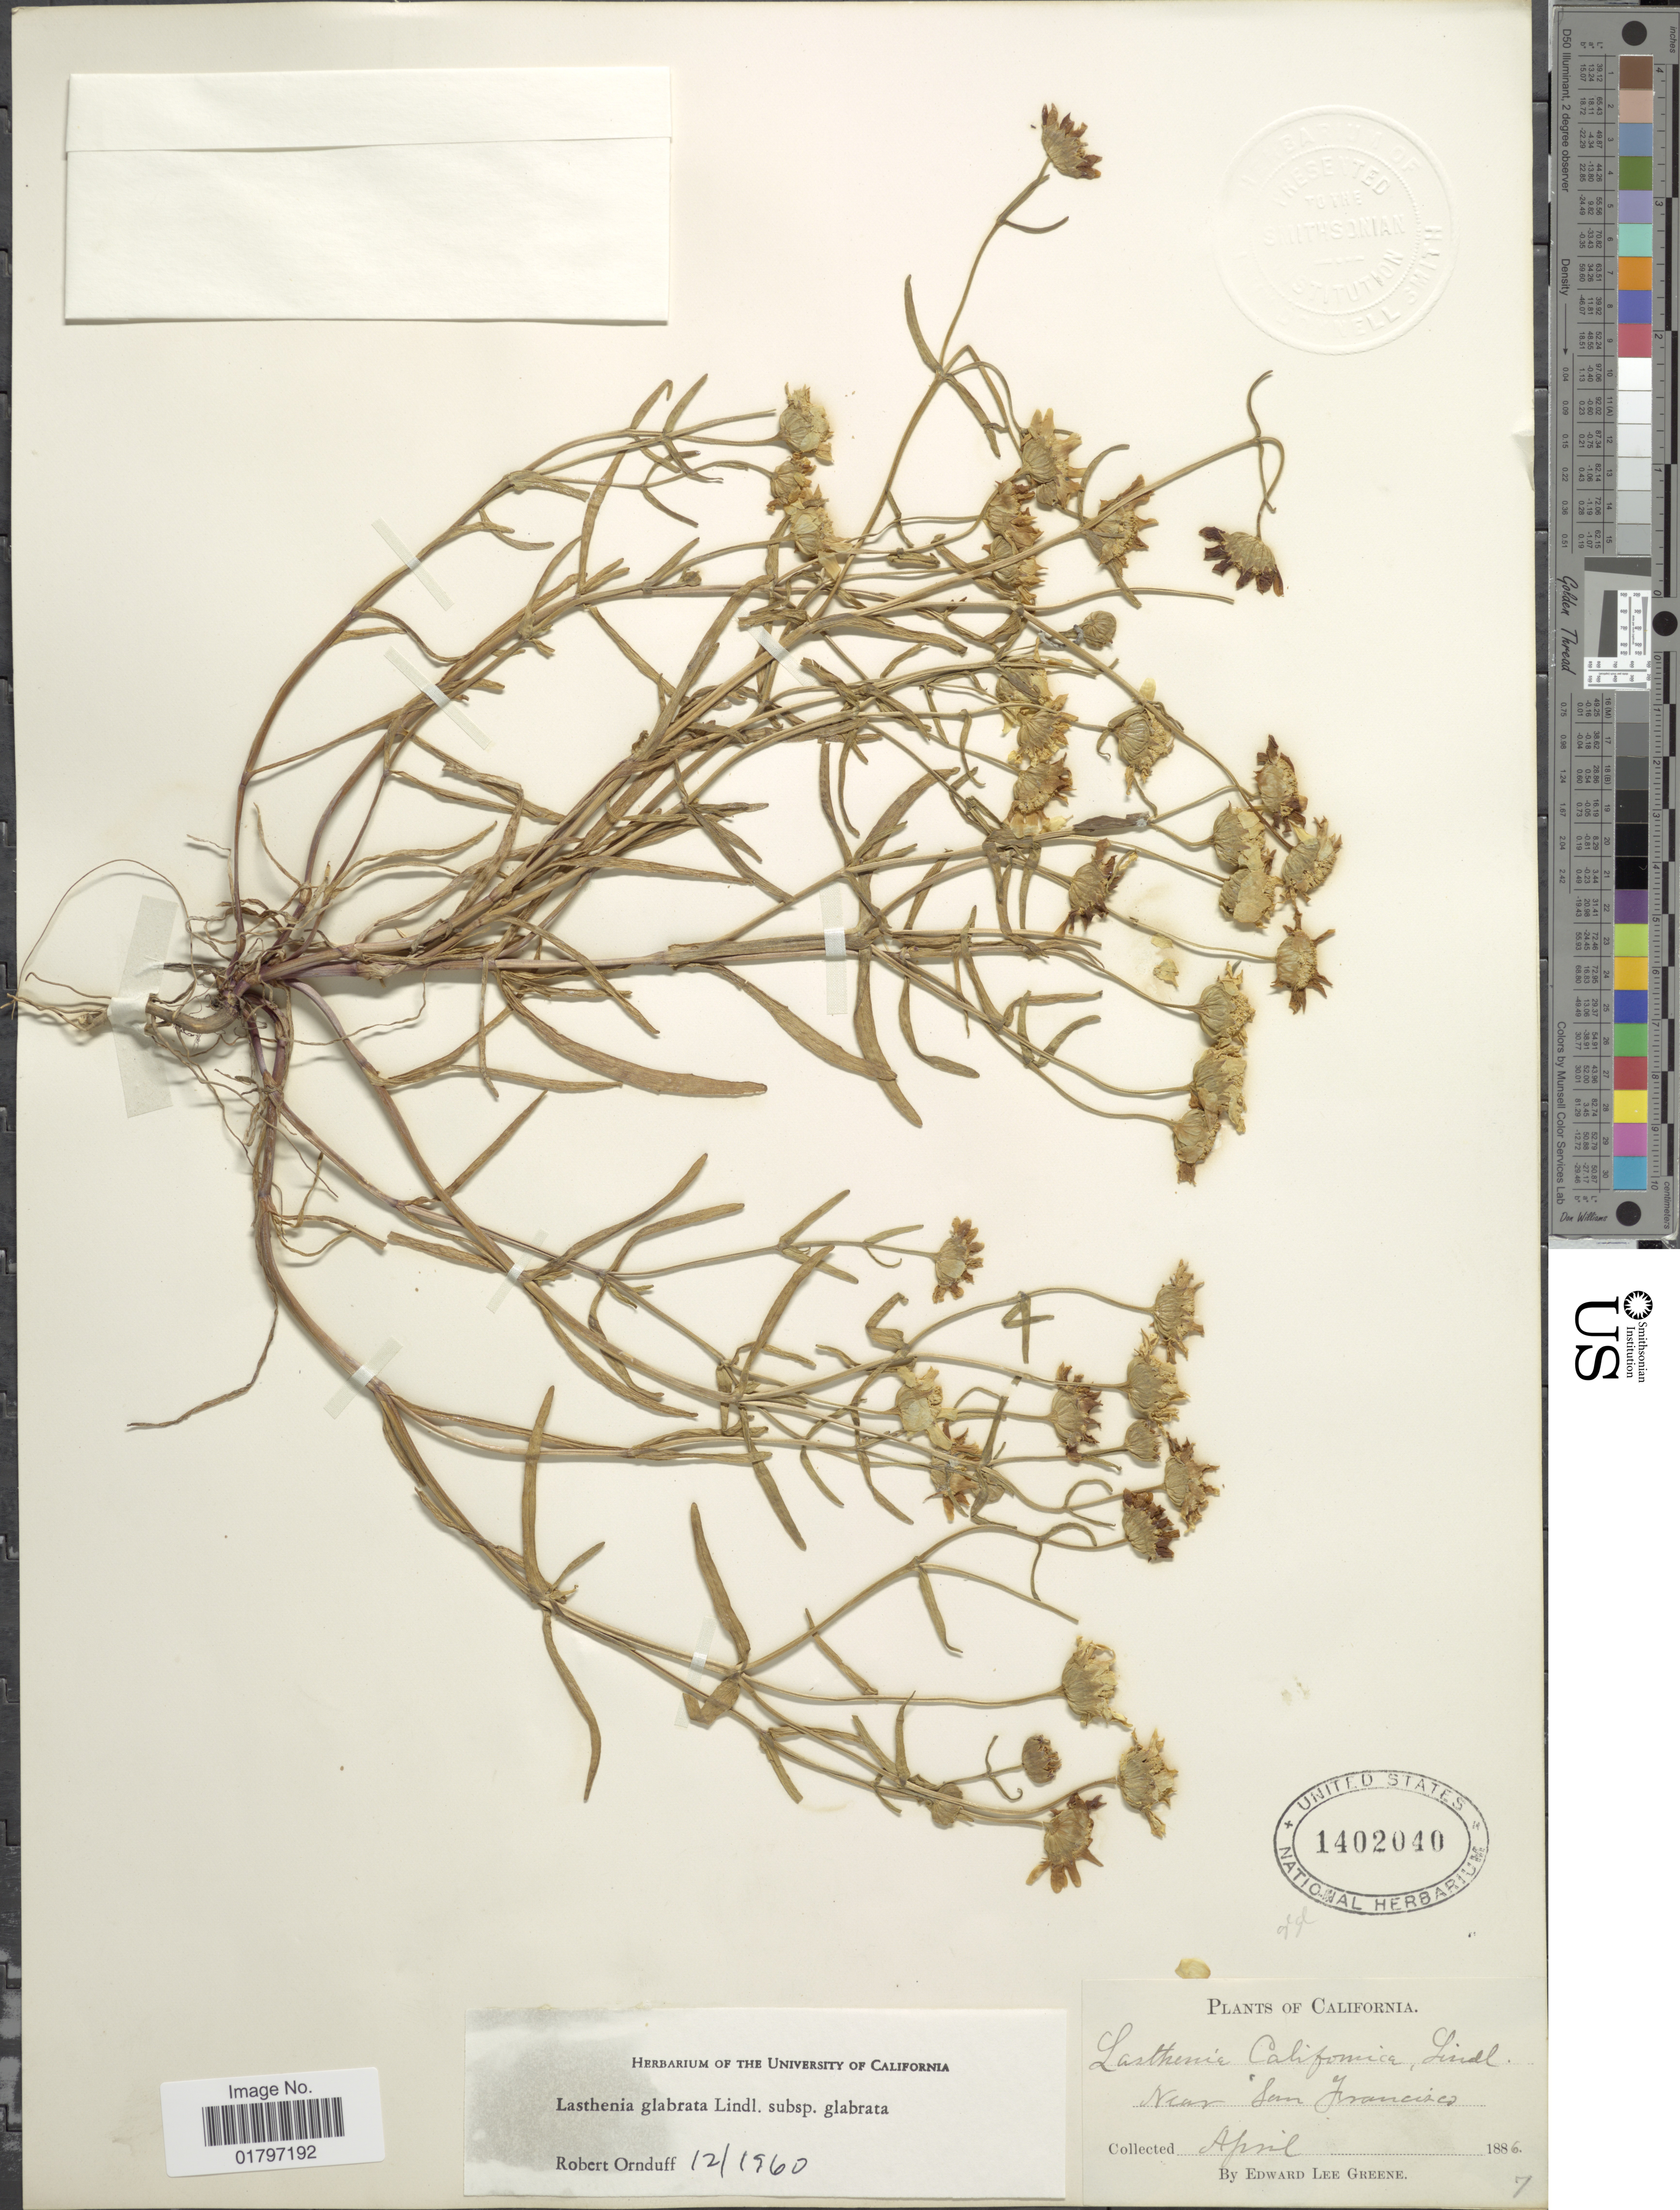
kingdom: Plantae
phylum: Tracheophyta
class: Magnoliopsida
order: Asterales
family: Asteraceae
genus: Lasthenia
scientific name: Lasthenia glabrata subsp. glabrata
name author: Lindl.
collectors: E. L. Greene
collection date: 1886-04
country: United States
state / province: California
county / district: San Francisco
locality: Near San Francisco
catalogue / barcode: US 1402040